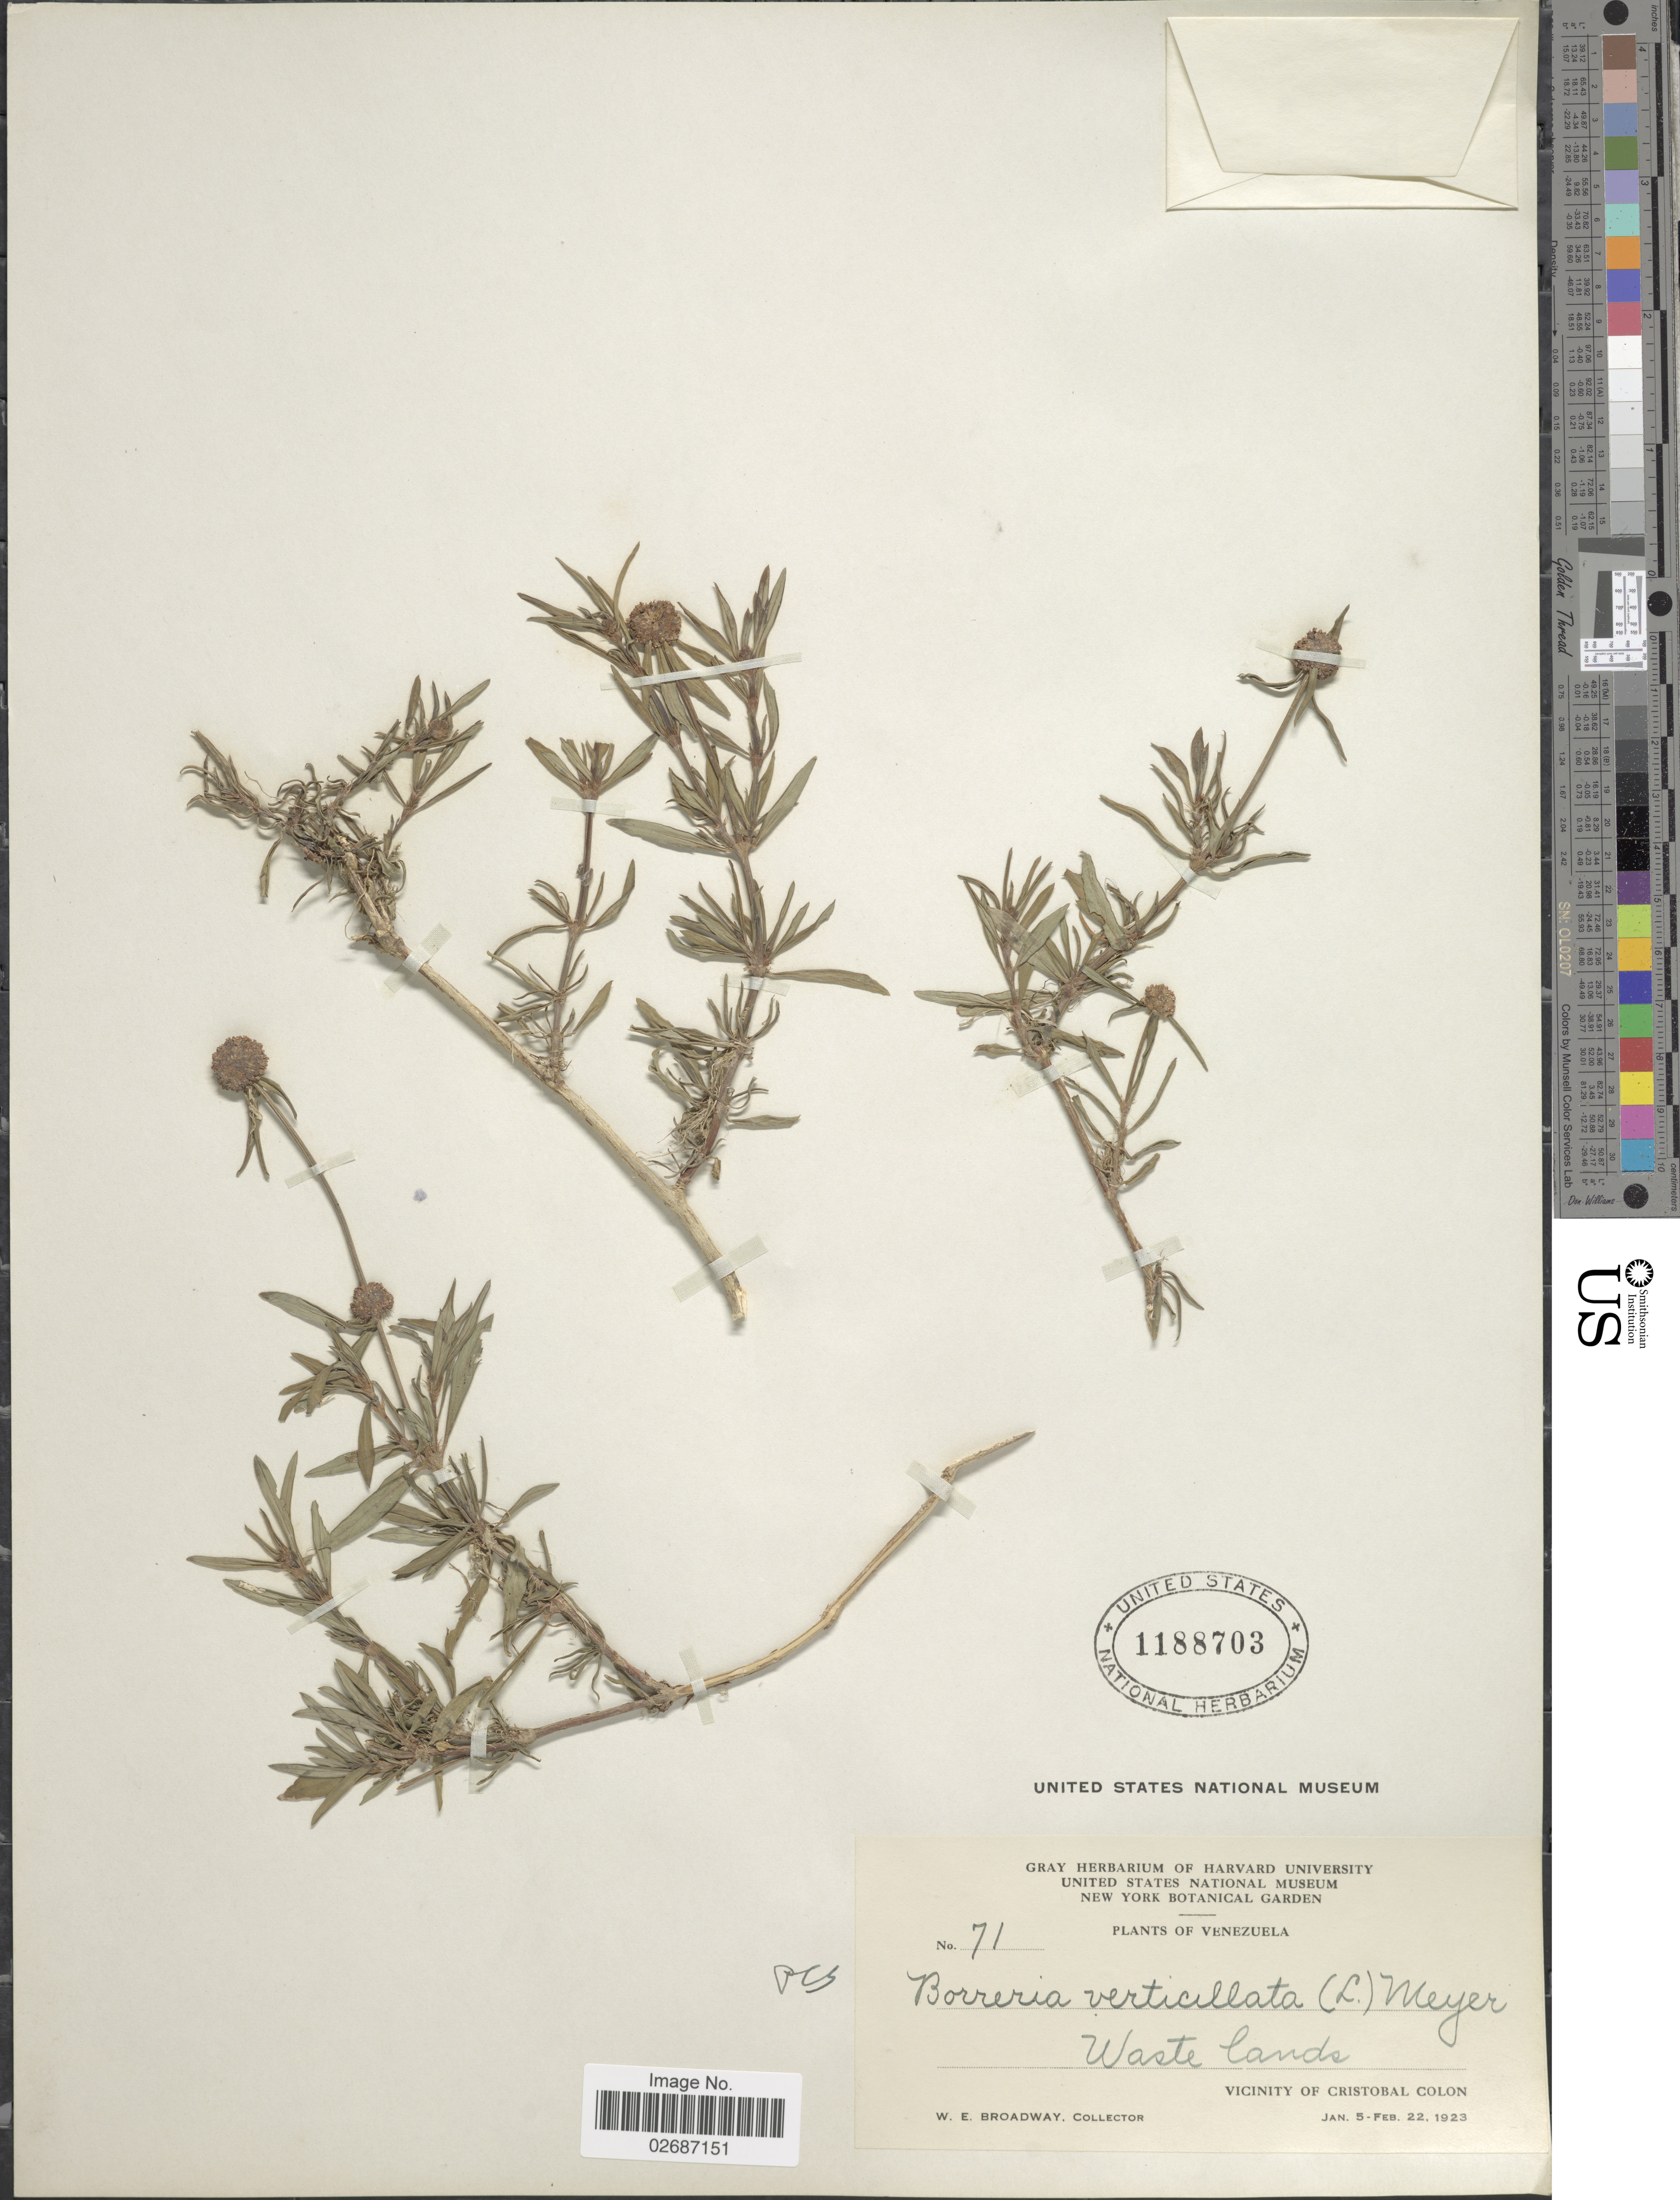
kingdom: Plantae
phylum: Tracheophyta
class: Magnoliopsida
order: Gentianales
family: Rubiaceae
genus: Borreria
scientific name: Borreria verticillata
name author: (L.) G. Mey.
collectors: W. E. Broadway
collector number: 71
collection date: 1923-01-05/1923-02-22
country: Venezuela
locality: Waste lands, Vicinity of Cristobal Colon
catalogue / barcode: US 1188703